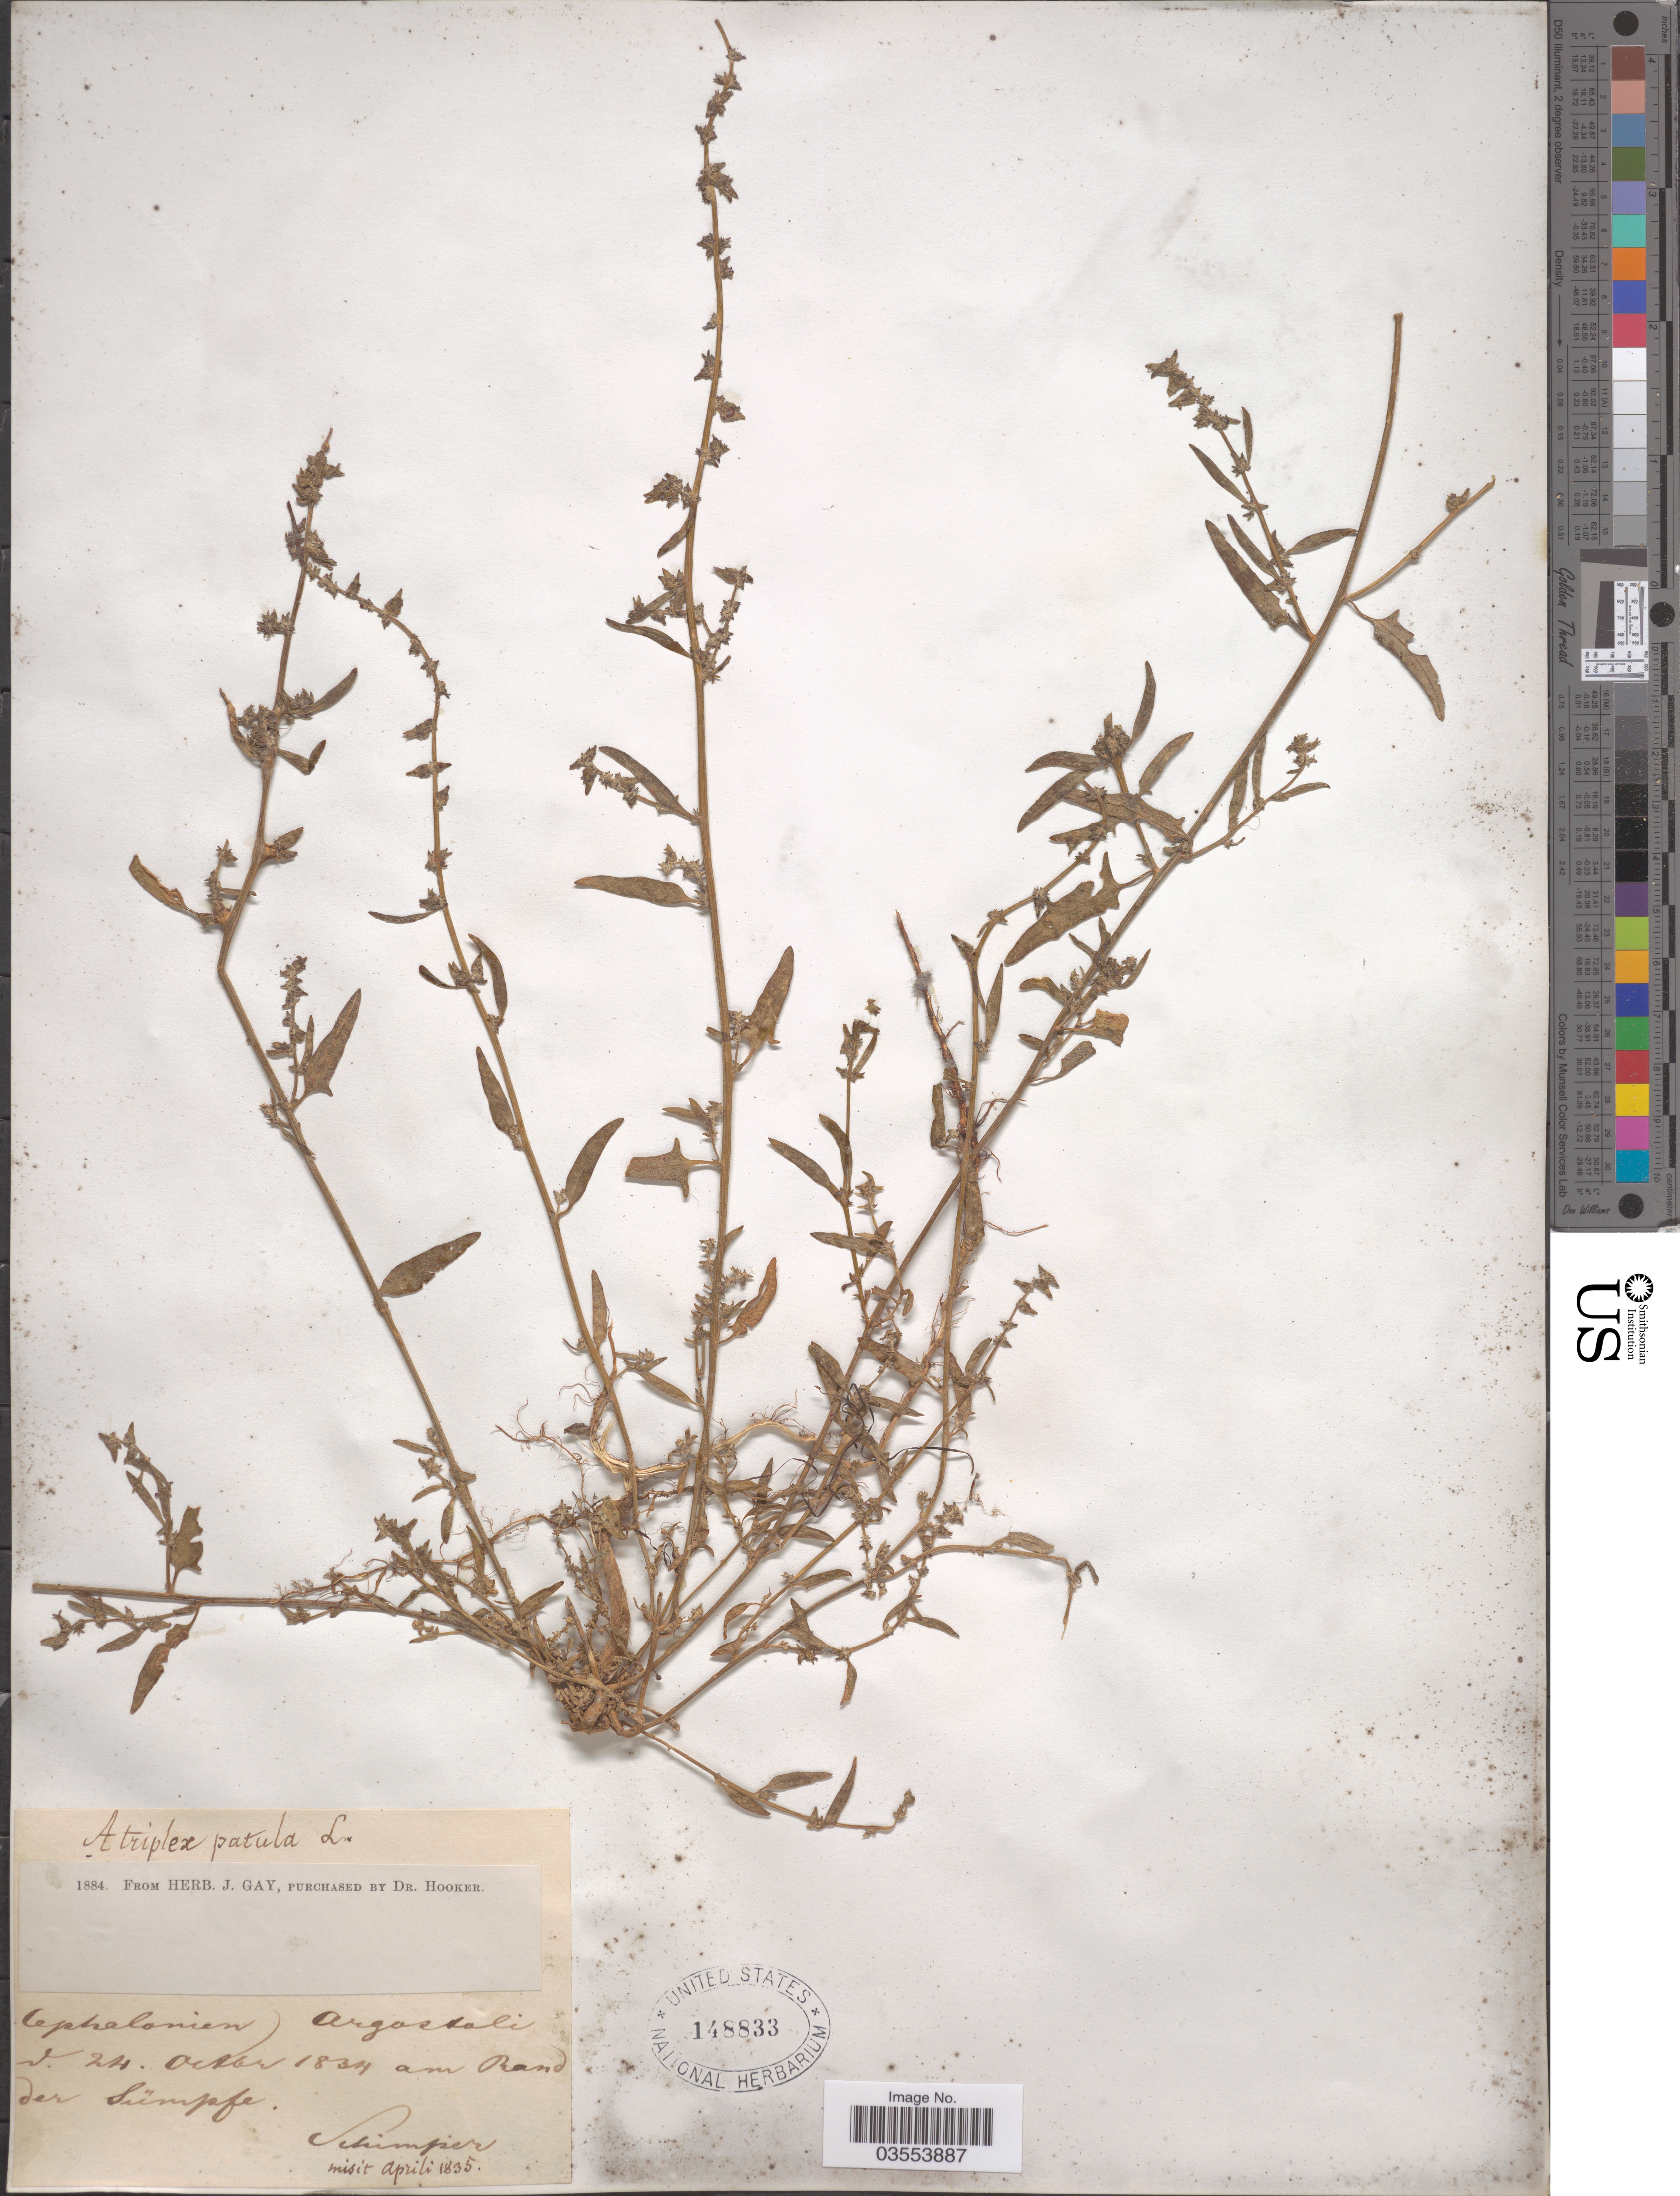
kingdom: Plantae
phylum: Tracheophyta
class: Magnoliopsida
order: Caryophyllales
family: Amaranthaceae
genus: Atriplex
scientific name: Atriplex patula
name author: L.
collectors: -. Schimper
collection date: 1834-10-24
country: Greece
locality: Cephalonien Argostoli. Am Rand der Sümpfe.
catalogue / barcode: US 148833